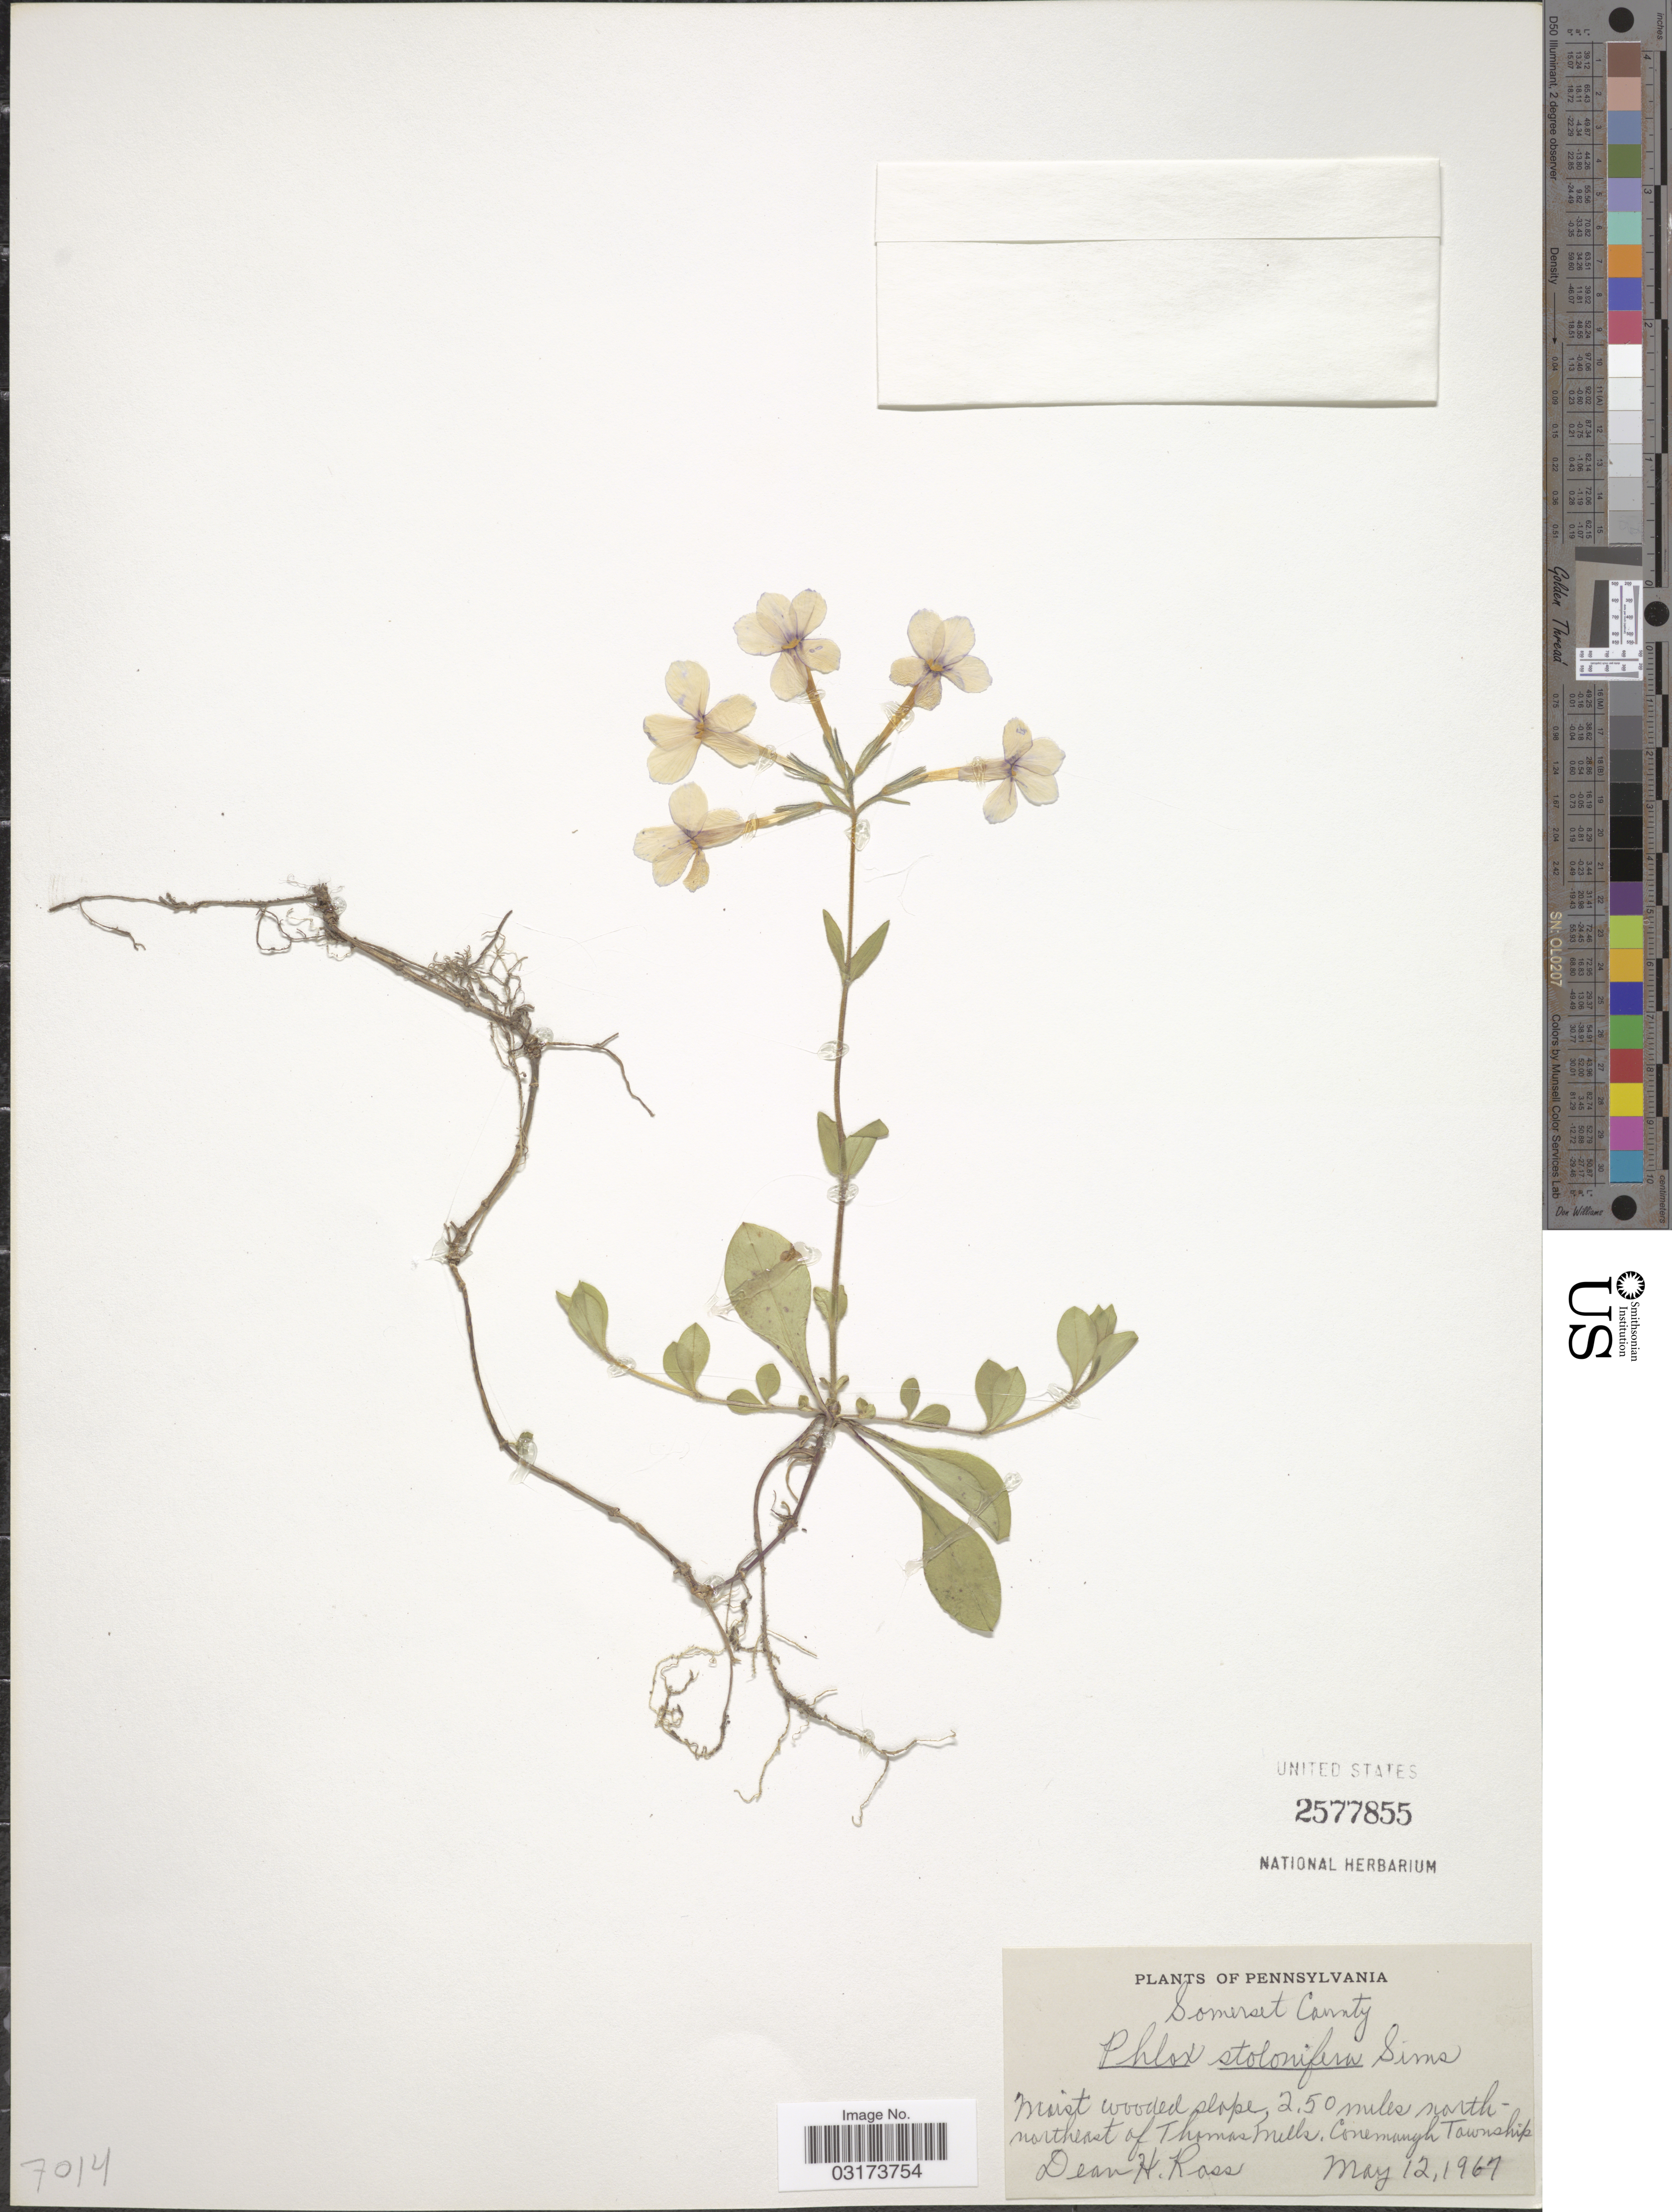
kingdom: Plantae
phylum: Tracheophyta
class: Magnoliopsida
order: Ericales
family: Polemoniaceae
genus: Phlox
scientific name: Phlox stolonifera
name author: Sims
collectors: D. Ross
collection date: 1967-05-12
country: United States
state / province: Pennsylvania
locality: Somerset County. Moist wooded slope, 2.50 miles north-northeast of Thomas Mills, Conemaugh Township.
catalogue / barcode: US 2577855